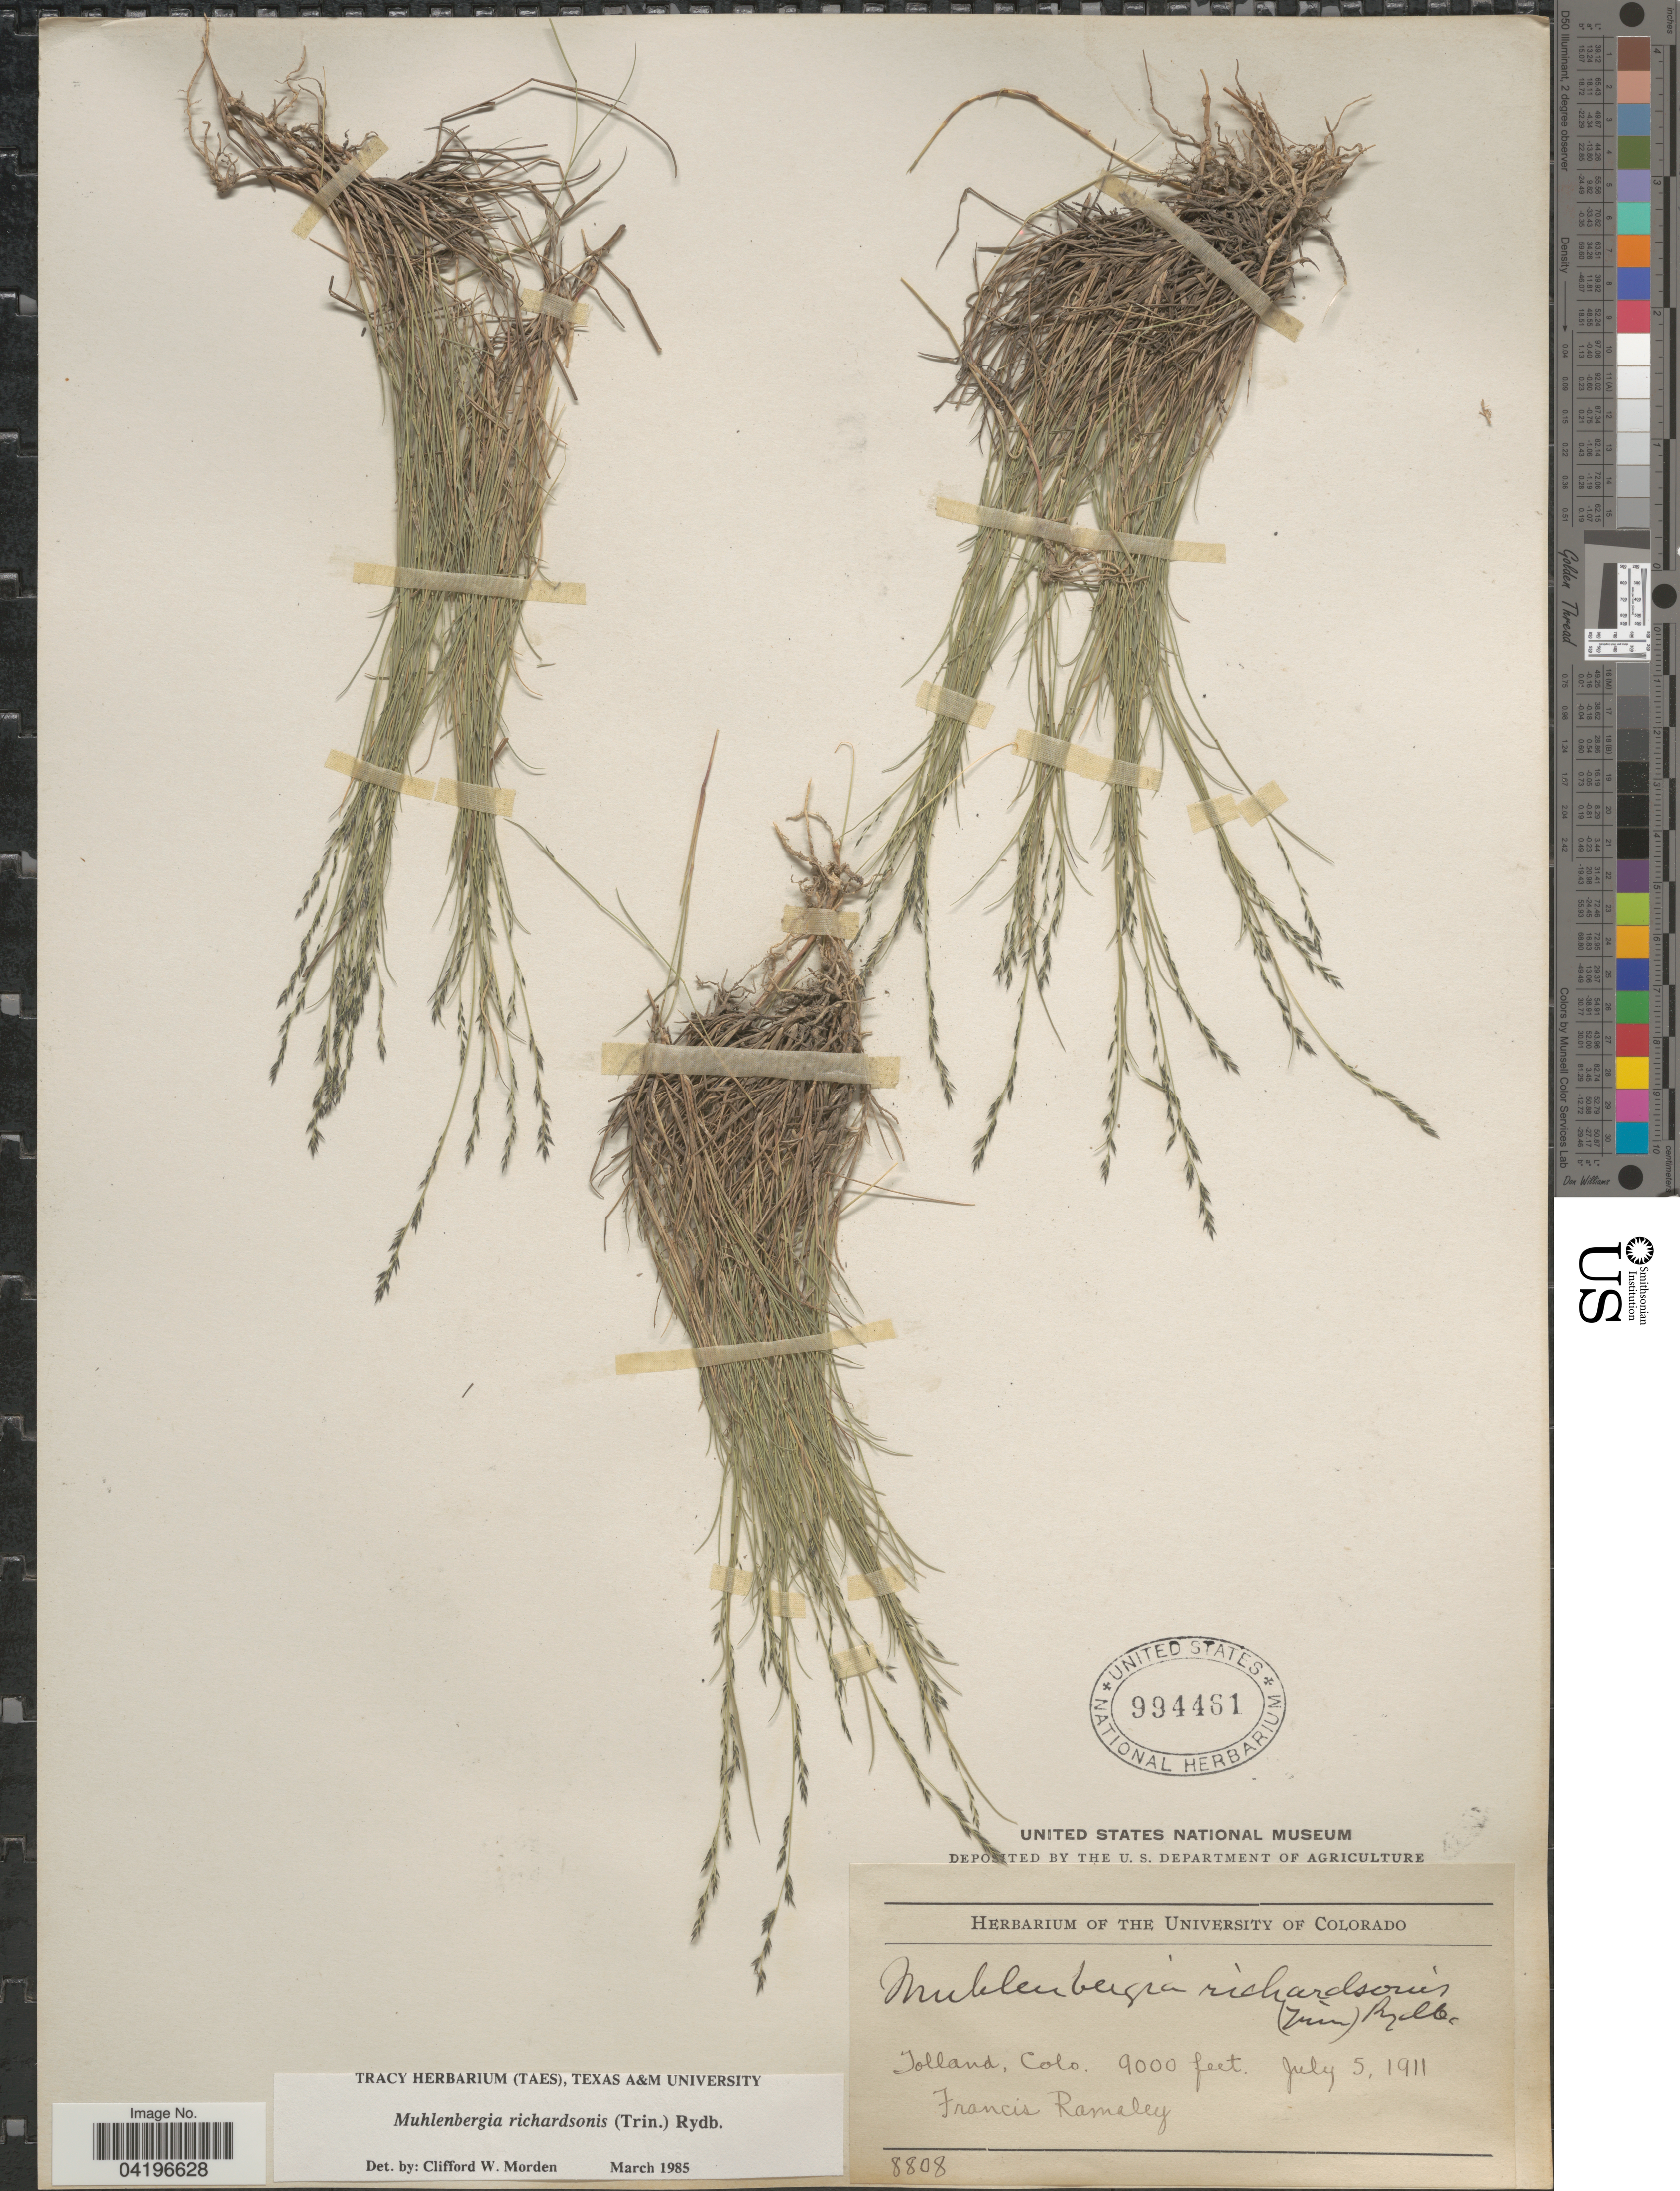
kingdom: Plantae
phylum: Tracheophyta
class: Liliopsida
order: Poales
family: Poaceae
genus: Muhlenbergia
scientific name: Muhlenbergia richardsonis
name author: (Trin.) Rydb.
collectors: F. Ramaley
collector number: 8808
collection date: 1911-07-05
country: United States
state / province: Colorado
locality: Tolland.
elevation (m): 2743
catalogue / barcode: US 994461